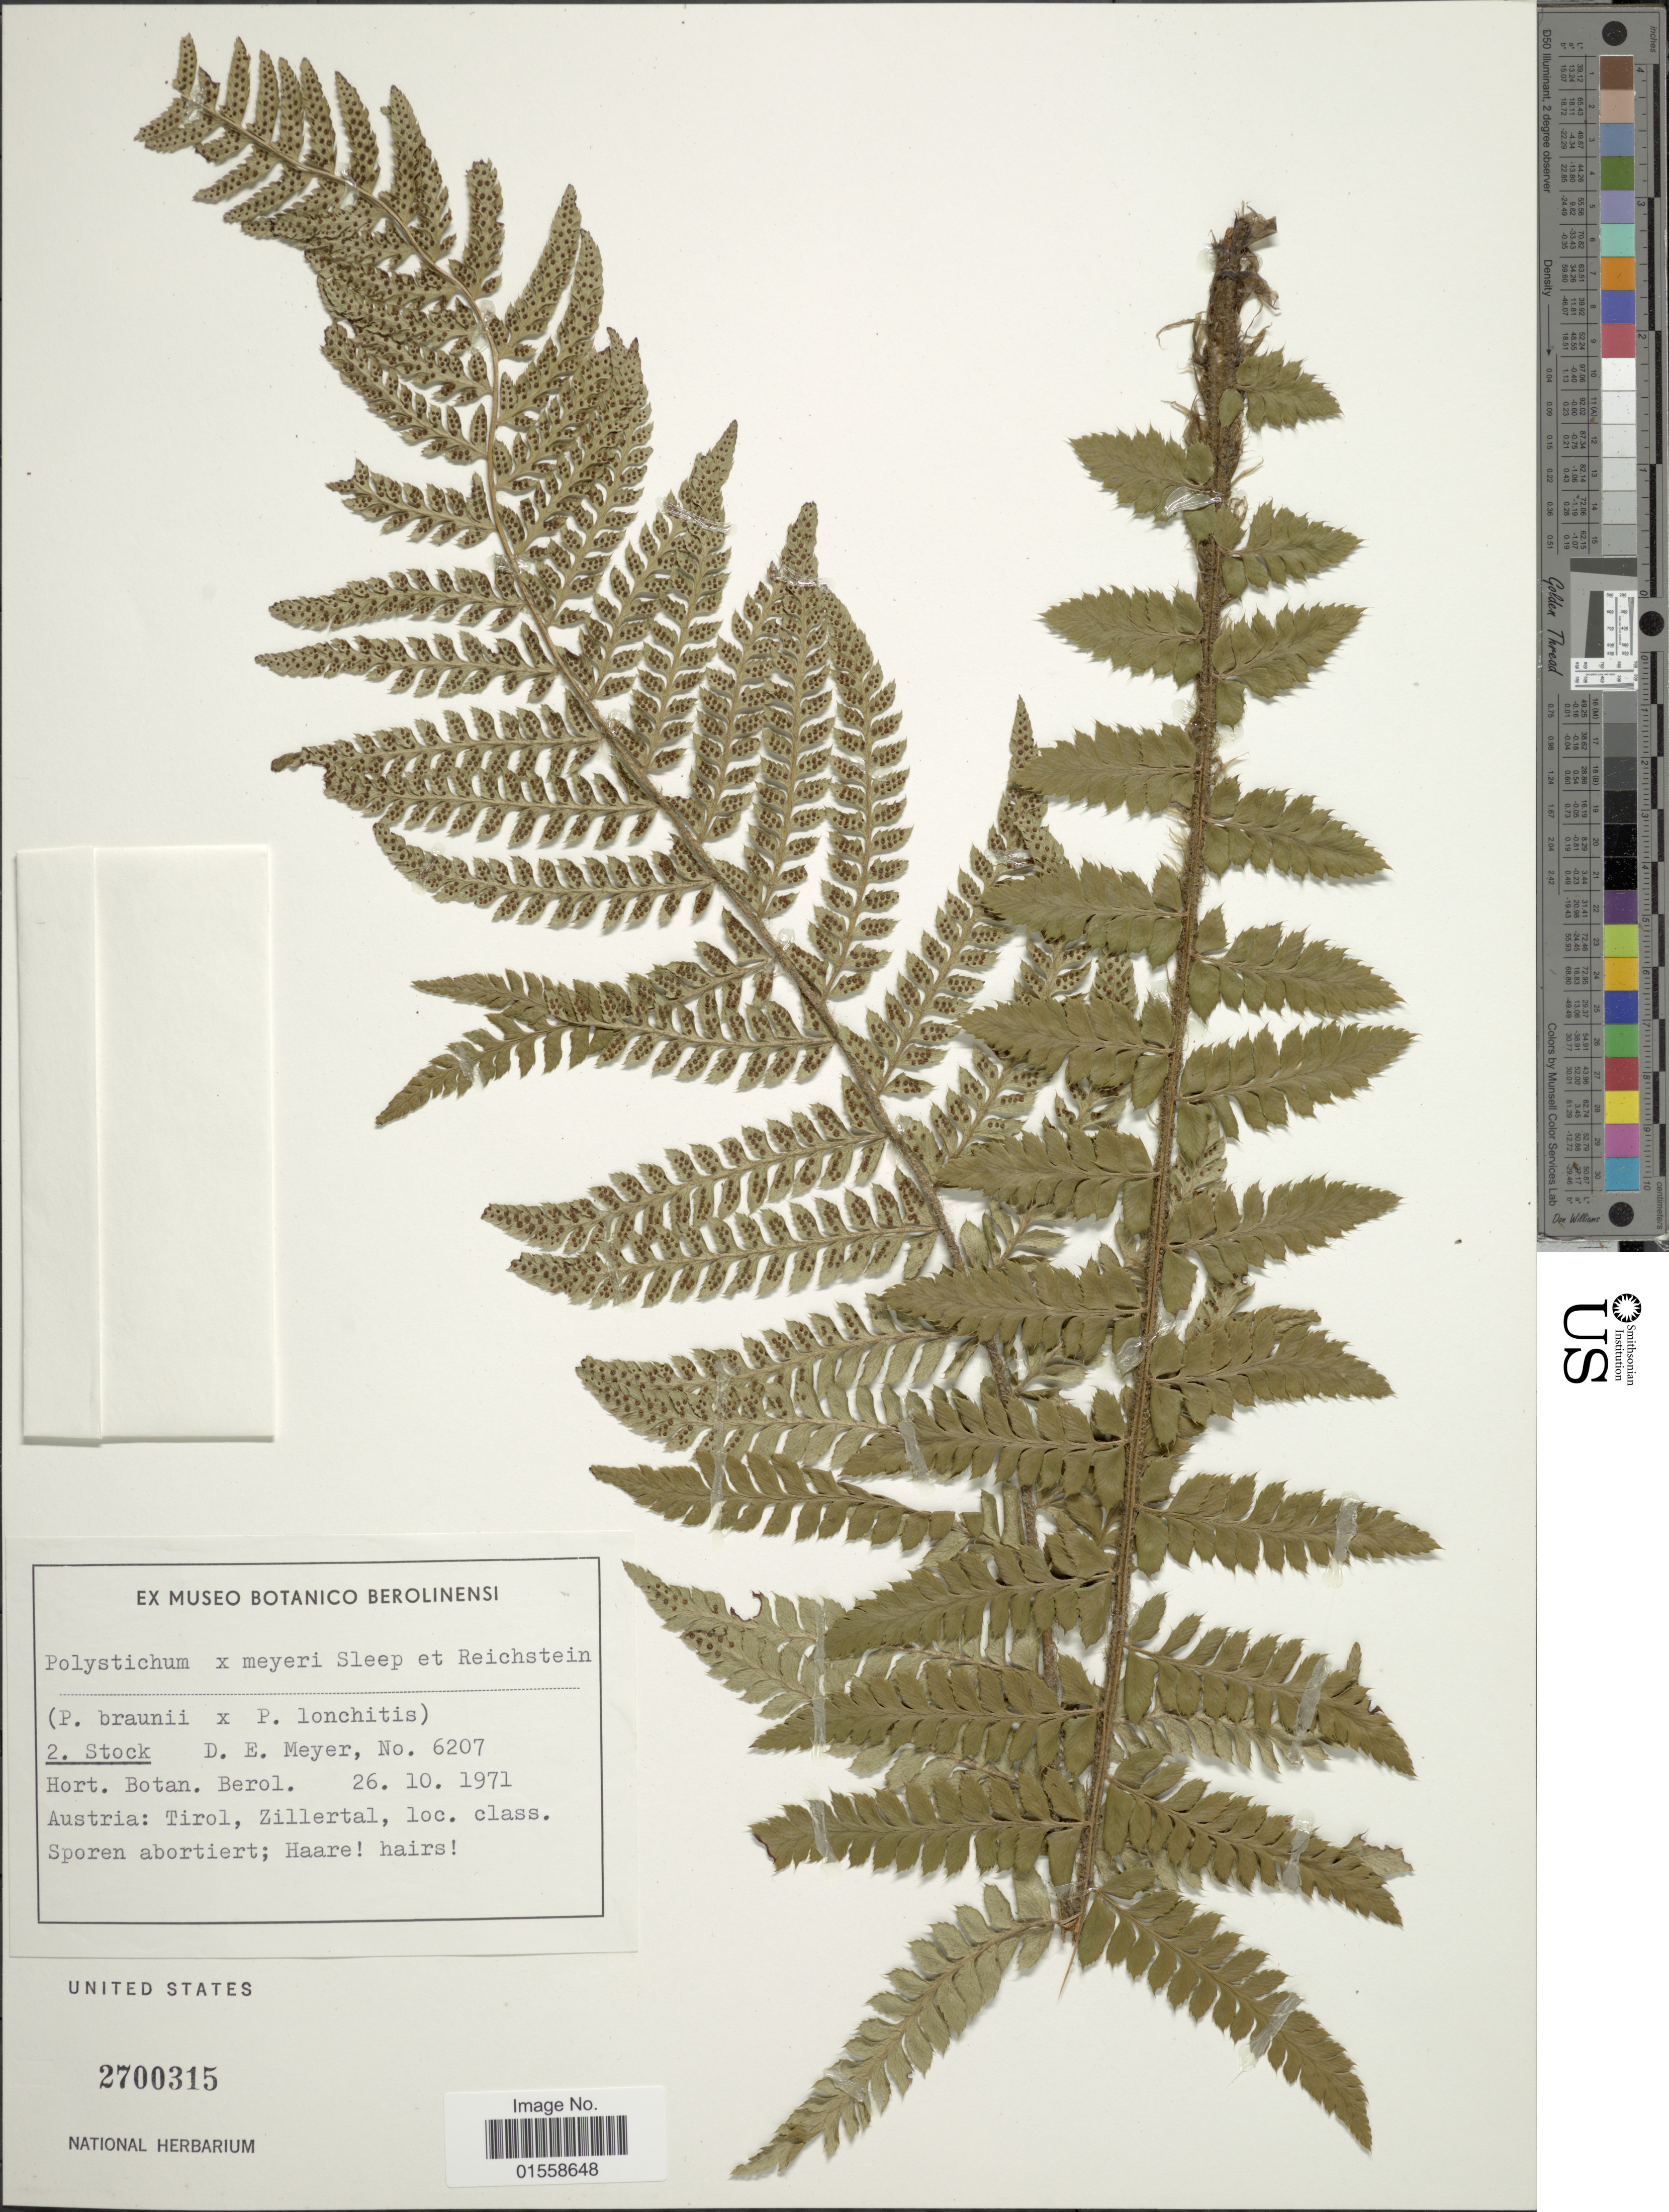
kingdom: Plantae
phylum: Tracheophyta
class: Polypodiopsida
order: Polypodiales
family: Dryopteridaceae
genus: Polystichum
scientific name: Polystichum braunii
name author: (Spenn.) Fée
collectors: D. E. Meyer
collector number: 6207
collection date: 1971-10-26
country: Austria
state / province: Tirol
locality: Hort. Botan. Berol. Austria: Tirol, Zillertal.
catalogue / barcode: US 2700315